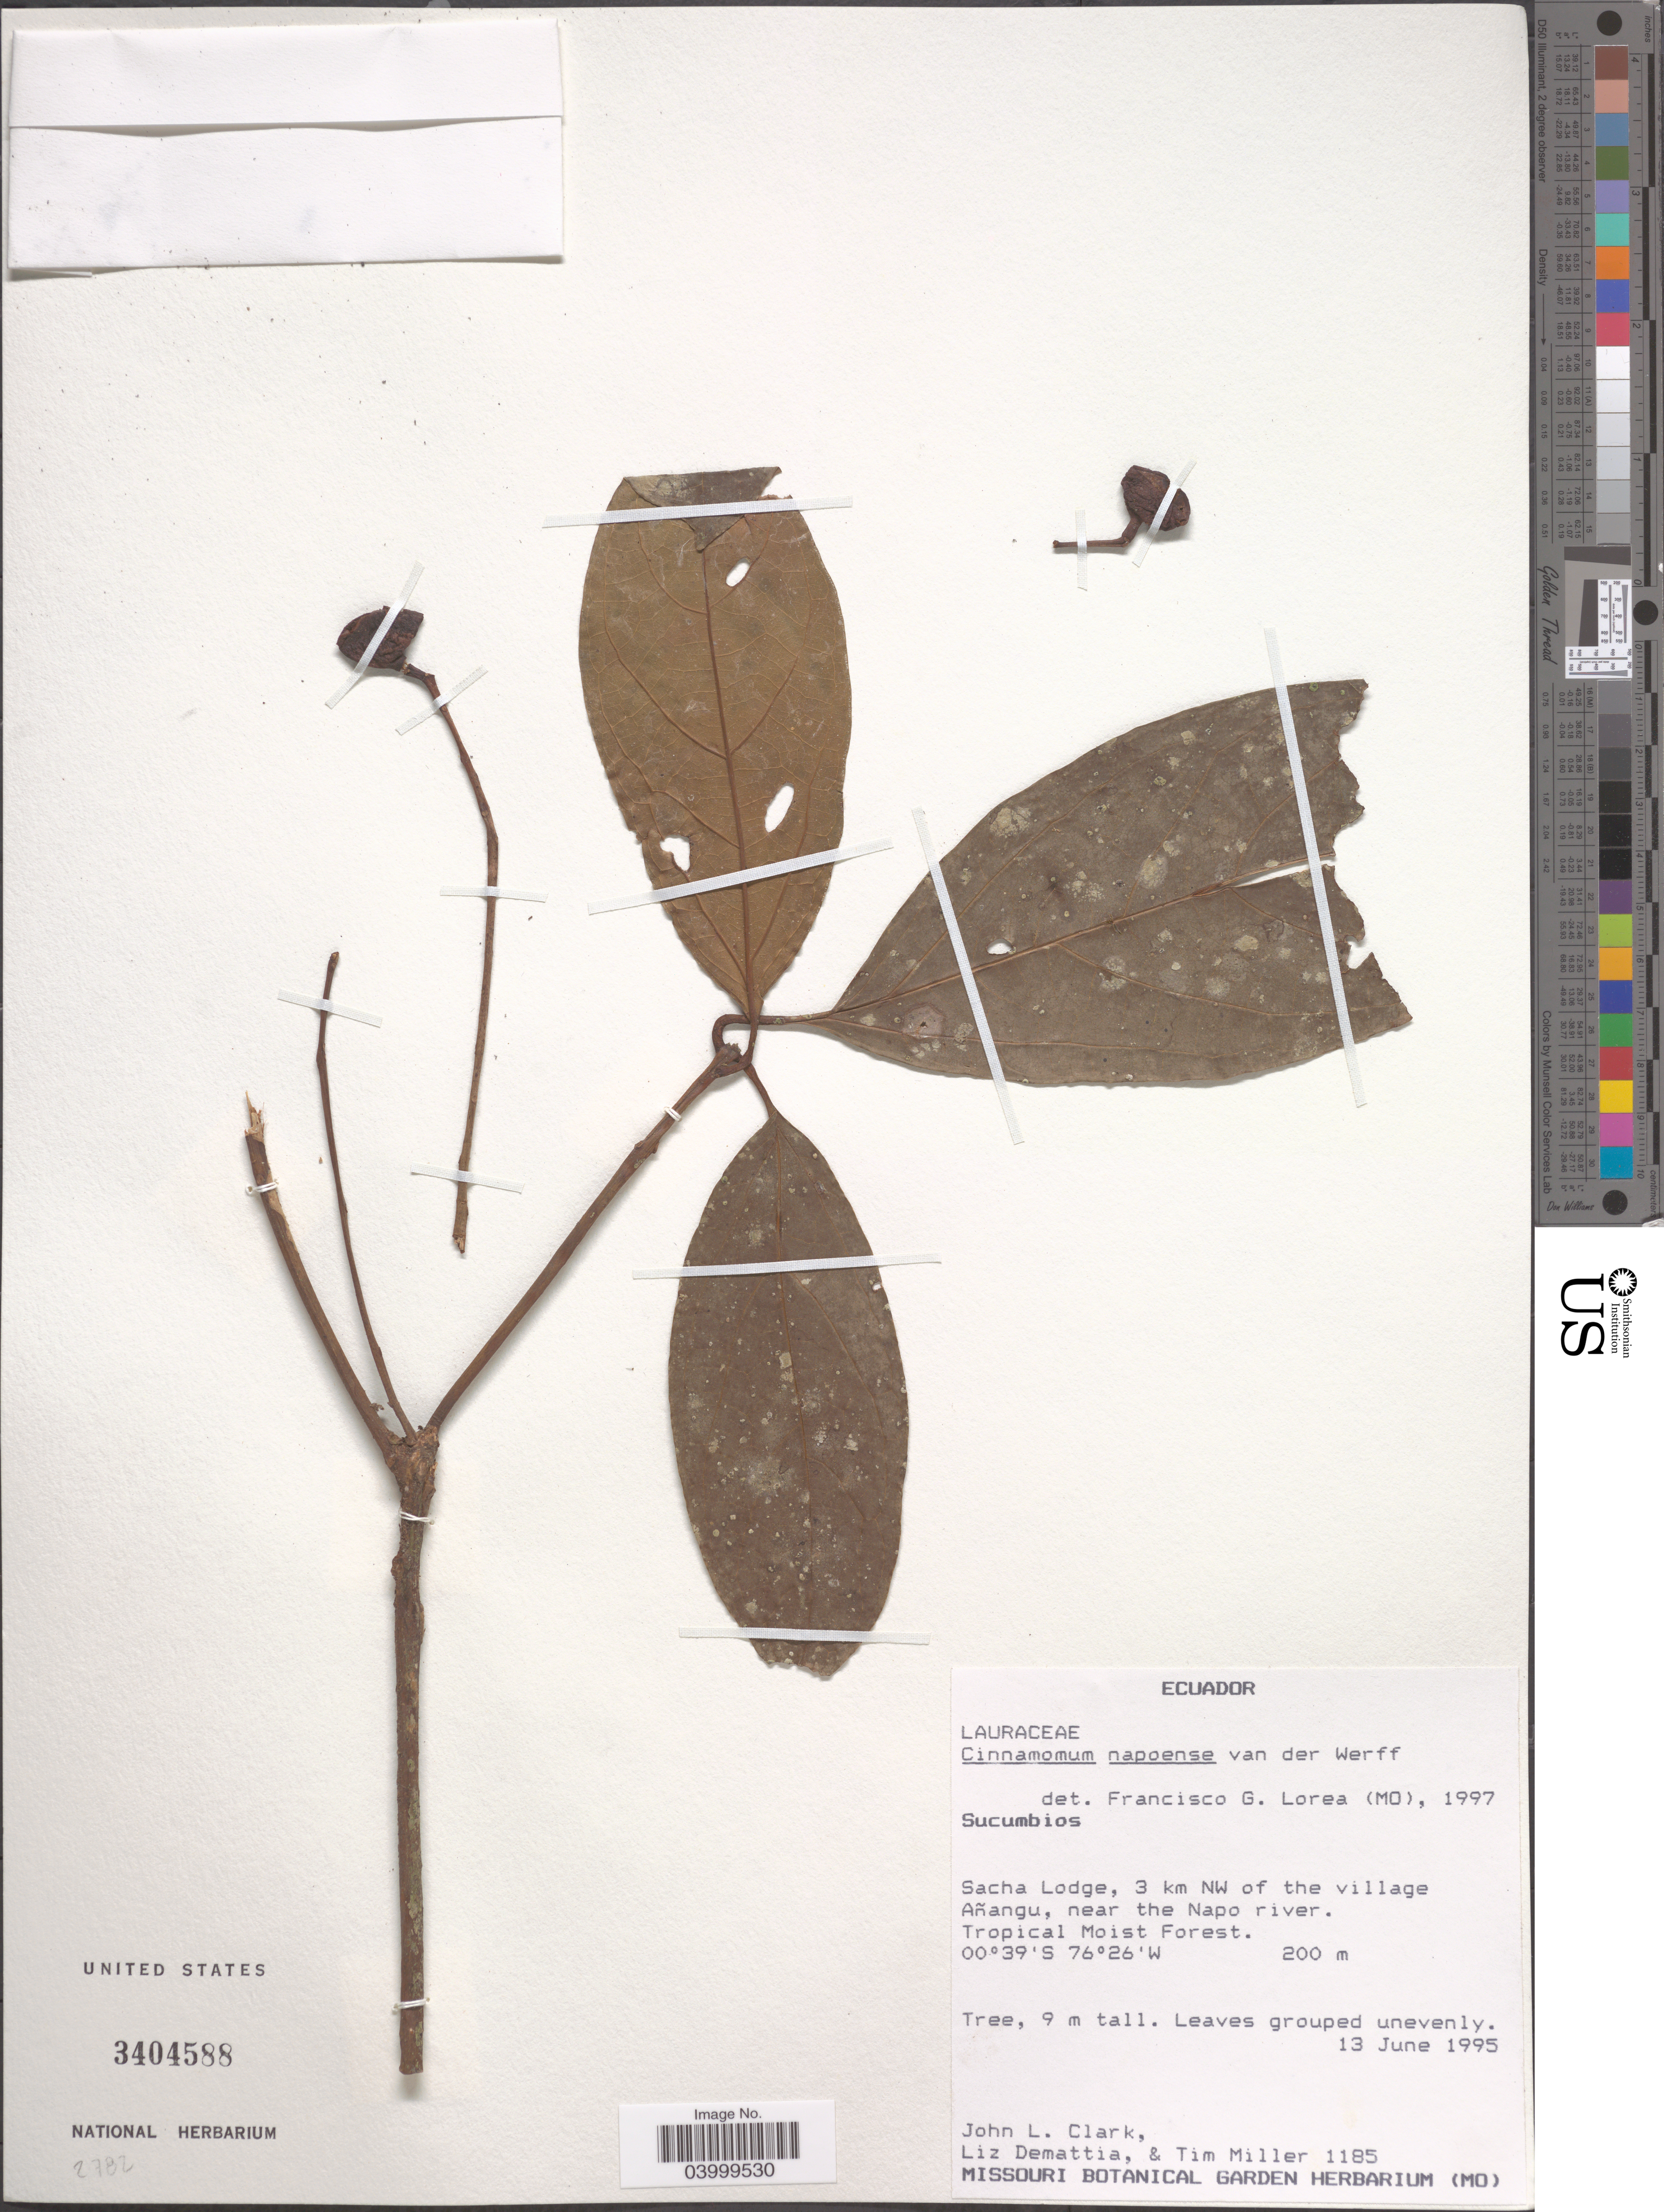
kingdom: Plantae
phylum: Tracheophyta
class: Magnoliopsida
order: Laurales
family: Lauraceae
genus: Cinnamomum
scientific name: Cinnamomum napoense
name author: van der Werff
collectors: J. L. Clark, L. Demattia & T. Miller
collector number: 1185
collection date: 1995-06-13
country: Ecuador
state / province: Sucumbíos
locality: Sacha Lodge, 3 km NW of the village Añangu, near the Napo river. Tropical Moist Forest.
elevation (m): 200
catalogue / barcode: US 3404588